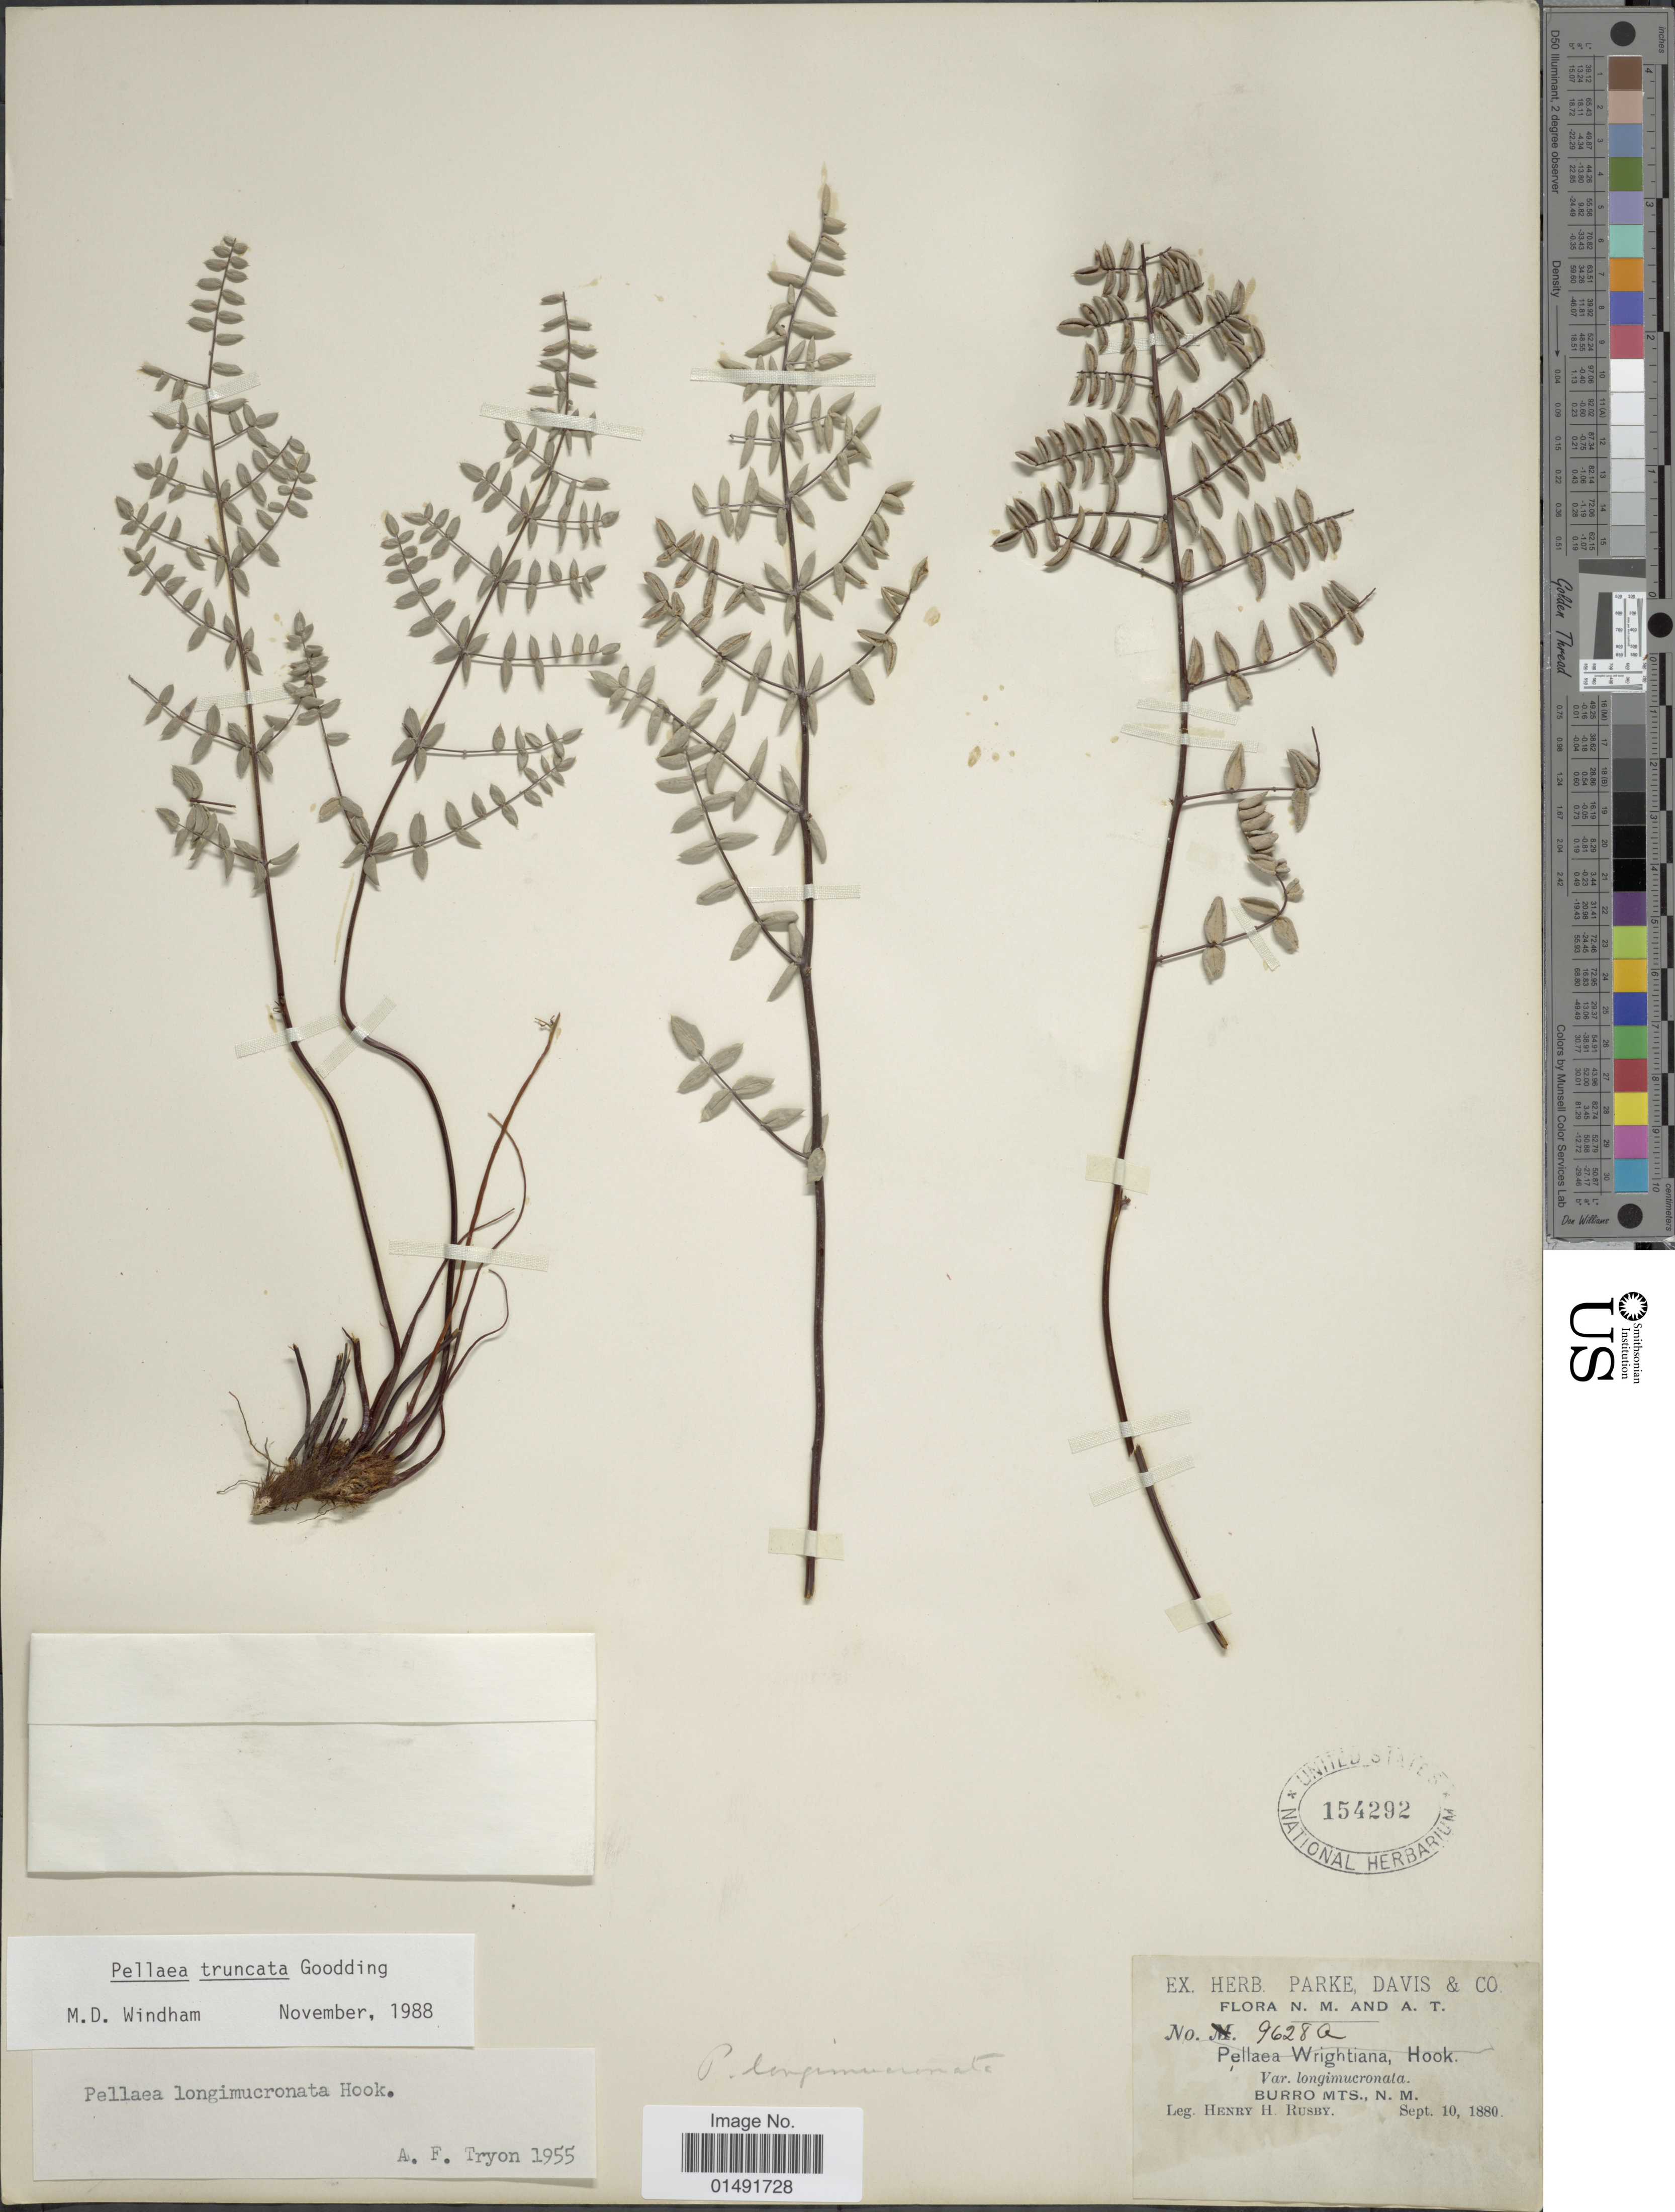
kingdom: Plantae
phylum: Tracheophyta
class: Polypodiopsida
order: Polypodiales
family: Pteridaceae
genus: Pellaea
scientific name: Pellaea truncata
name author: Goodd.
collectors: H. H. Rusby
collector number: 9628a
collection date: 1880-09-10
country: United States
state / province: New Mexico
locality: A.T Burro Mts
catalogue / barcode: US 154292